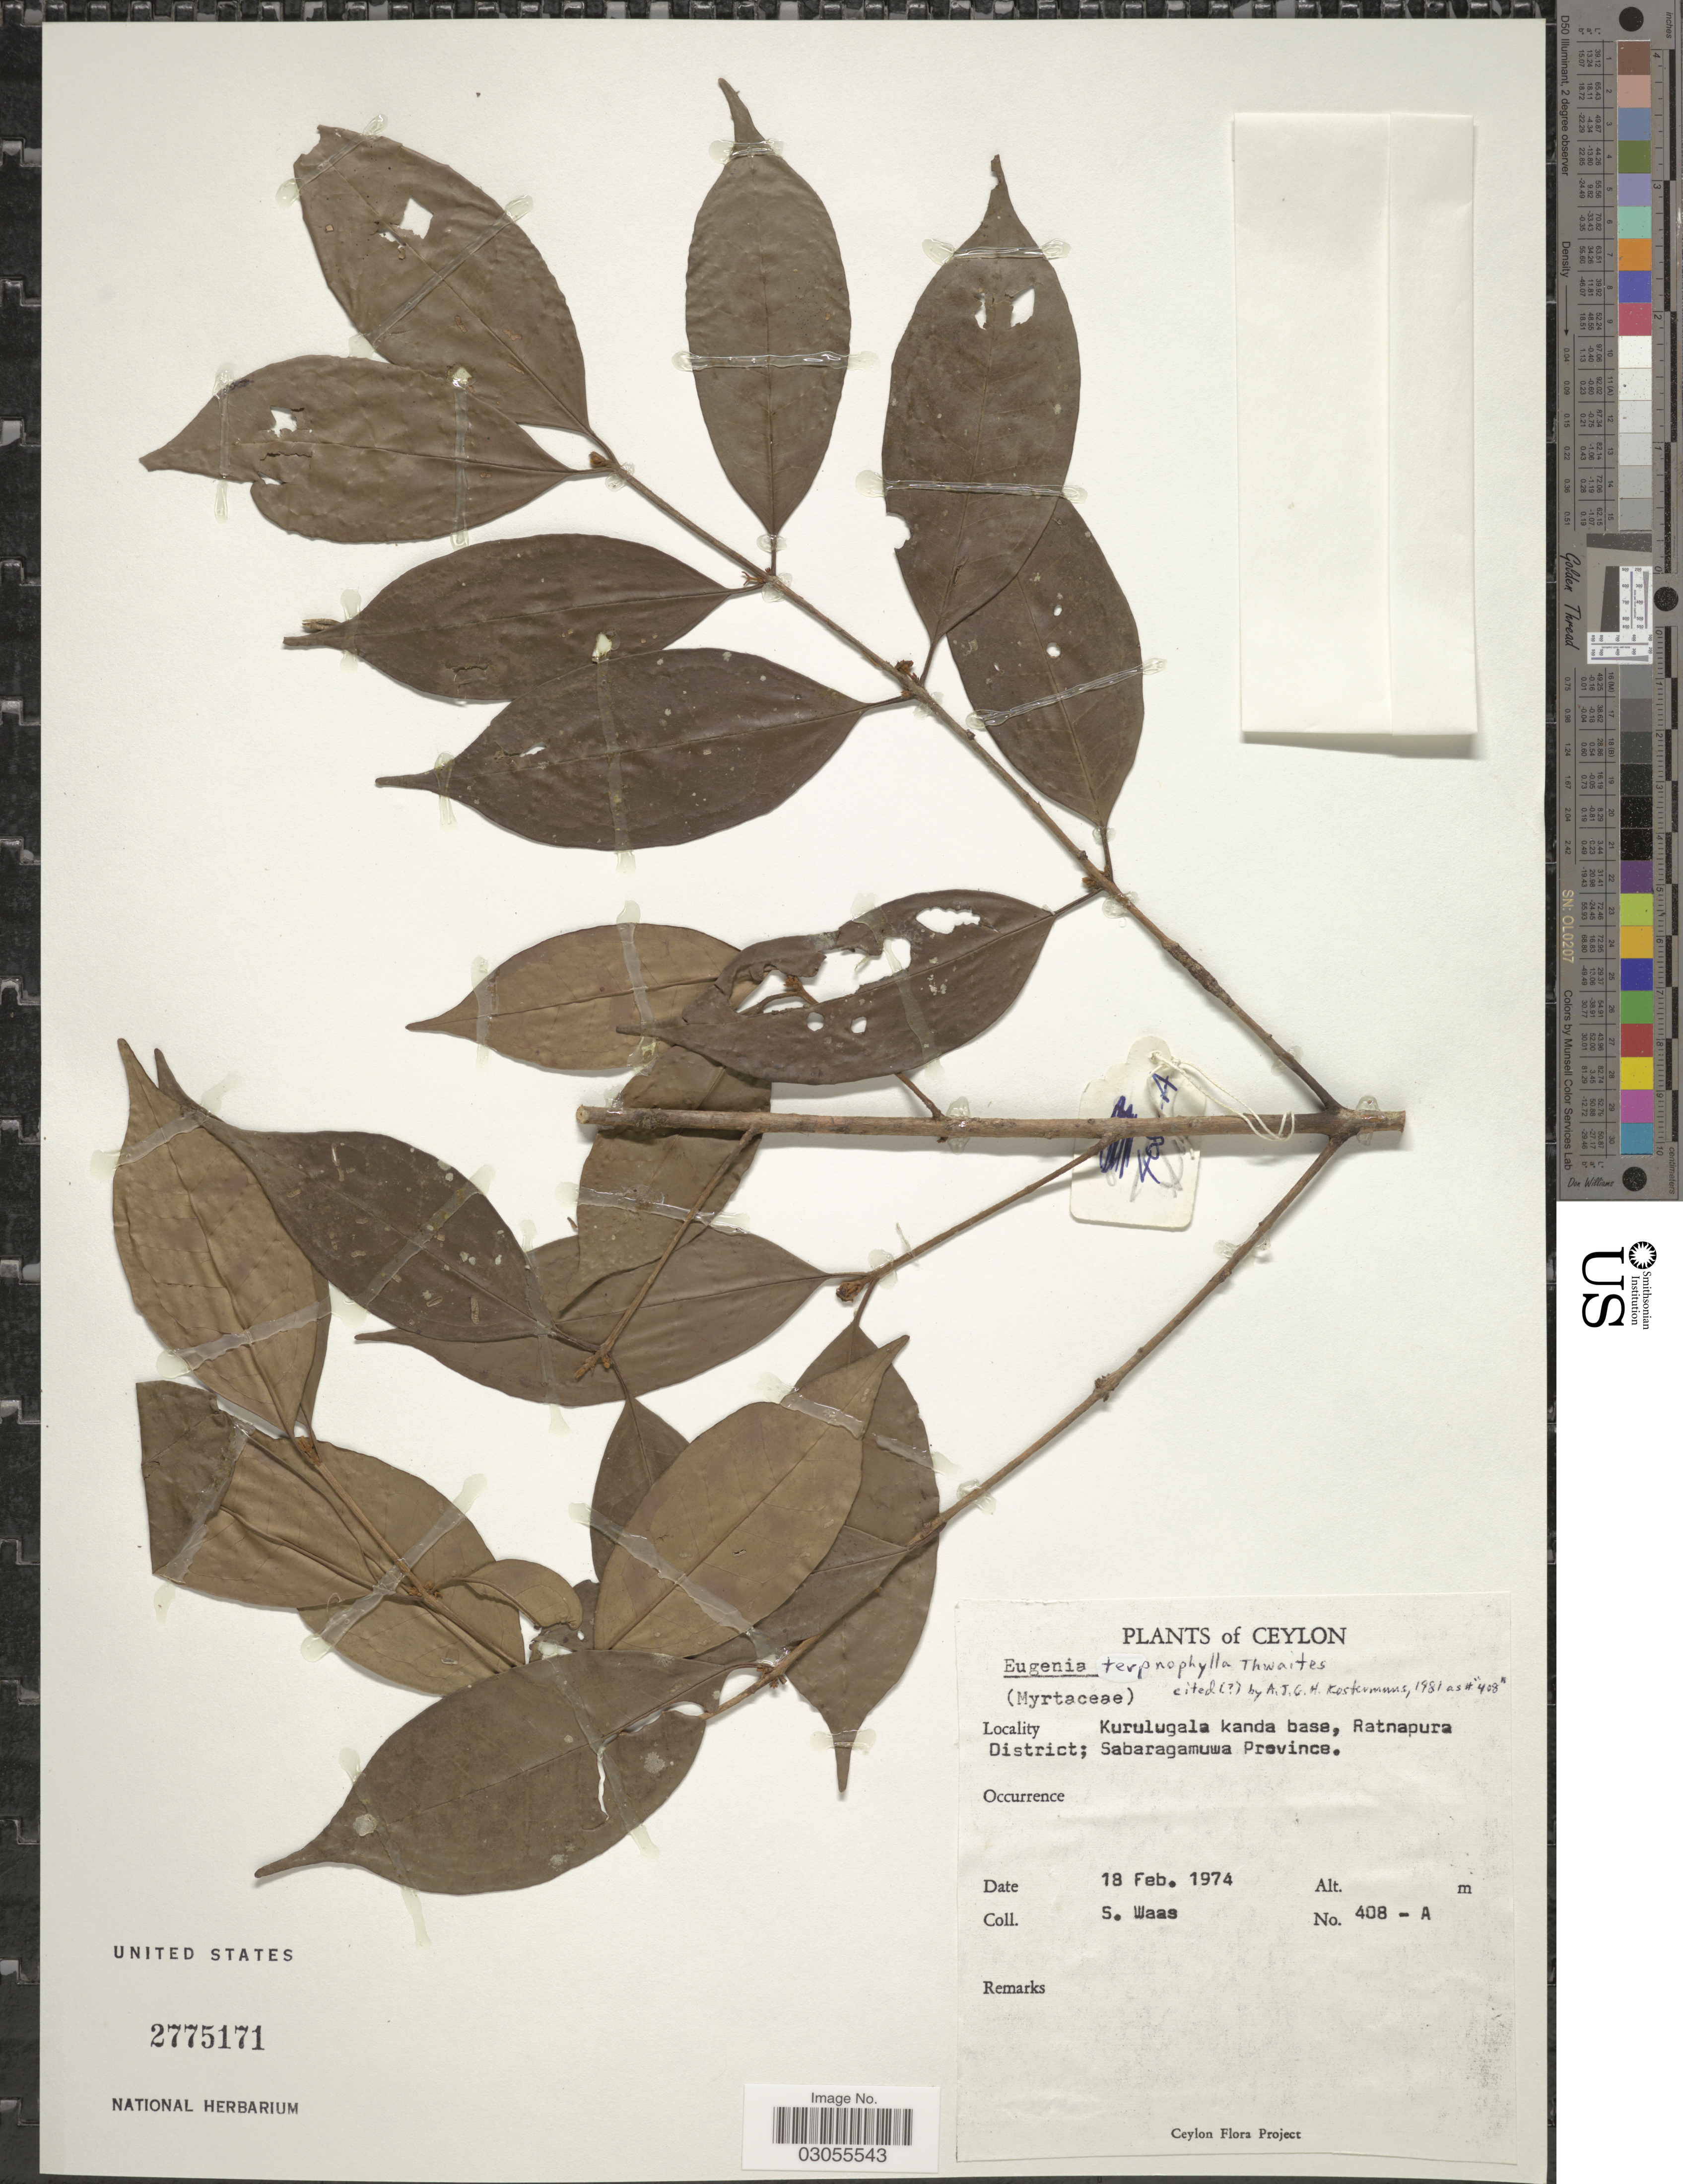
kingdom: Plantae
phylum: Tracheophyta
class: Magnoliopsida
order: Myrtales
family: Myrtaceae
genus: Eugenia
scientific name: Eugenia terpnophylla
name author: Thwaites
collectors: S. Waas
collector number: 408-A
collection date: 1974-02-18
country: Sri Lanka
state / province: Sabaragamuwa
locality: Ceylon. Kurulugala kanda base, Ratnapura District.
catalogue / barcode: US 2775171